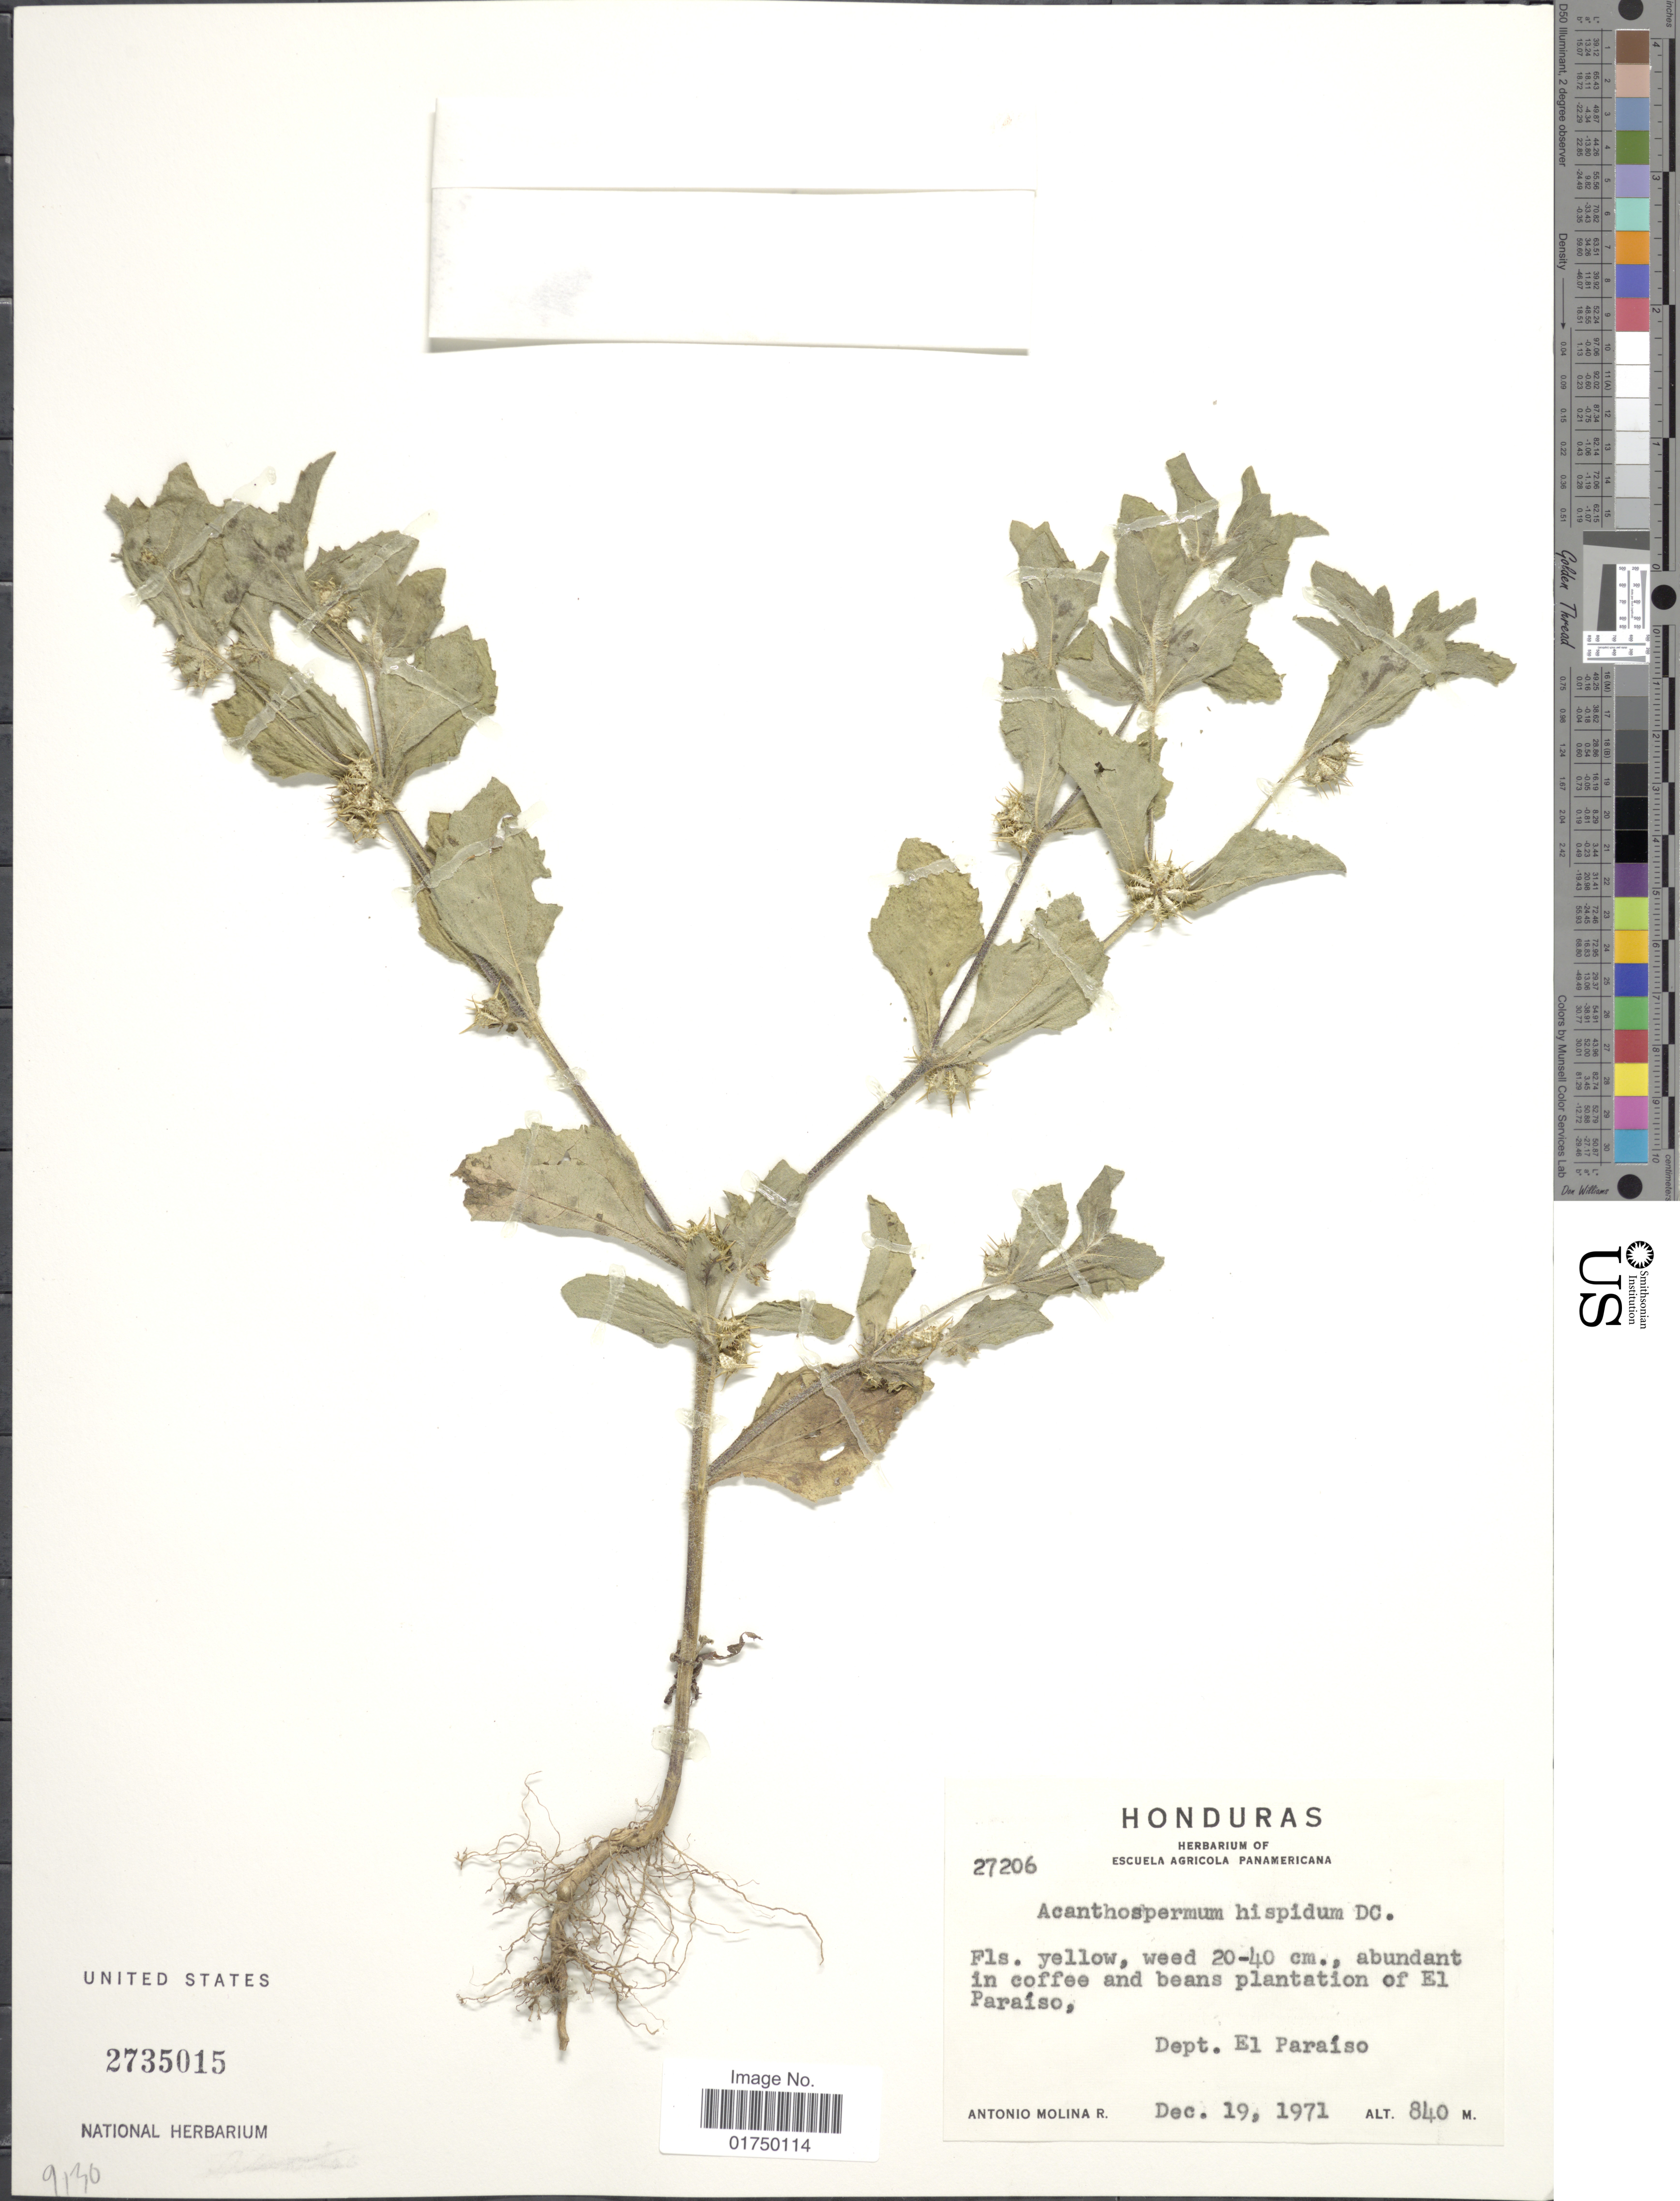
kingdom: Plantae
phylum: Tracheophyta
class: Magnoliopsida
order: Asterales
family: Asteraceae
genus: Acanthospermum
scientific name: Acanthospermum hispidum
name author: DC.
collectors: A. Molina R.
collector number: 27206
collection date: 1971-12-19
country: Honduras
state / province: El Paraíso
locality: Abundant in coffee and beans plantation of El Paraíso, Dept. El Paraíso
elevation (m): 840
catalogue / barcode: US 2735015